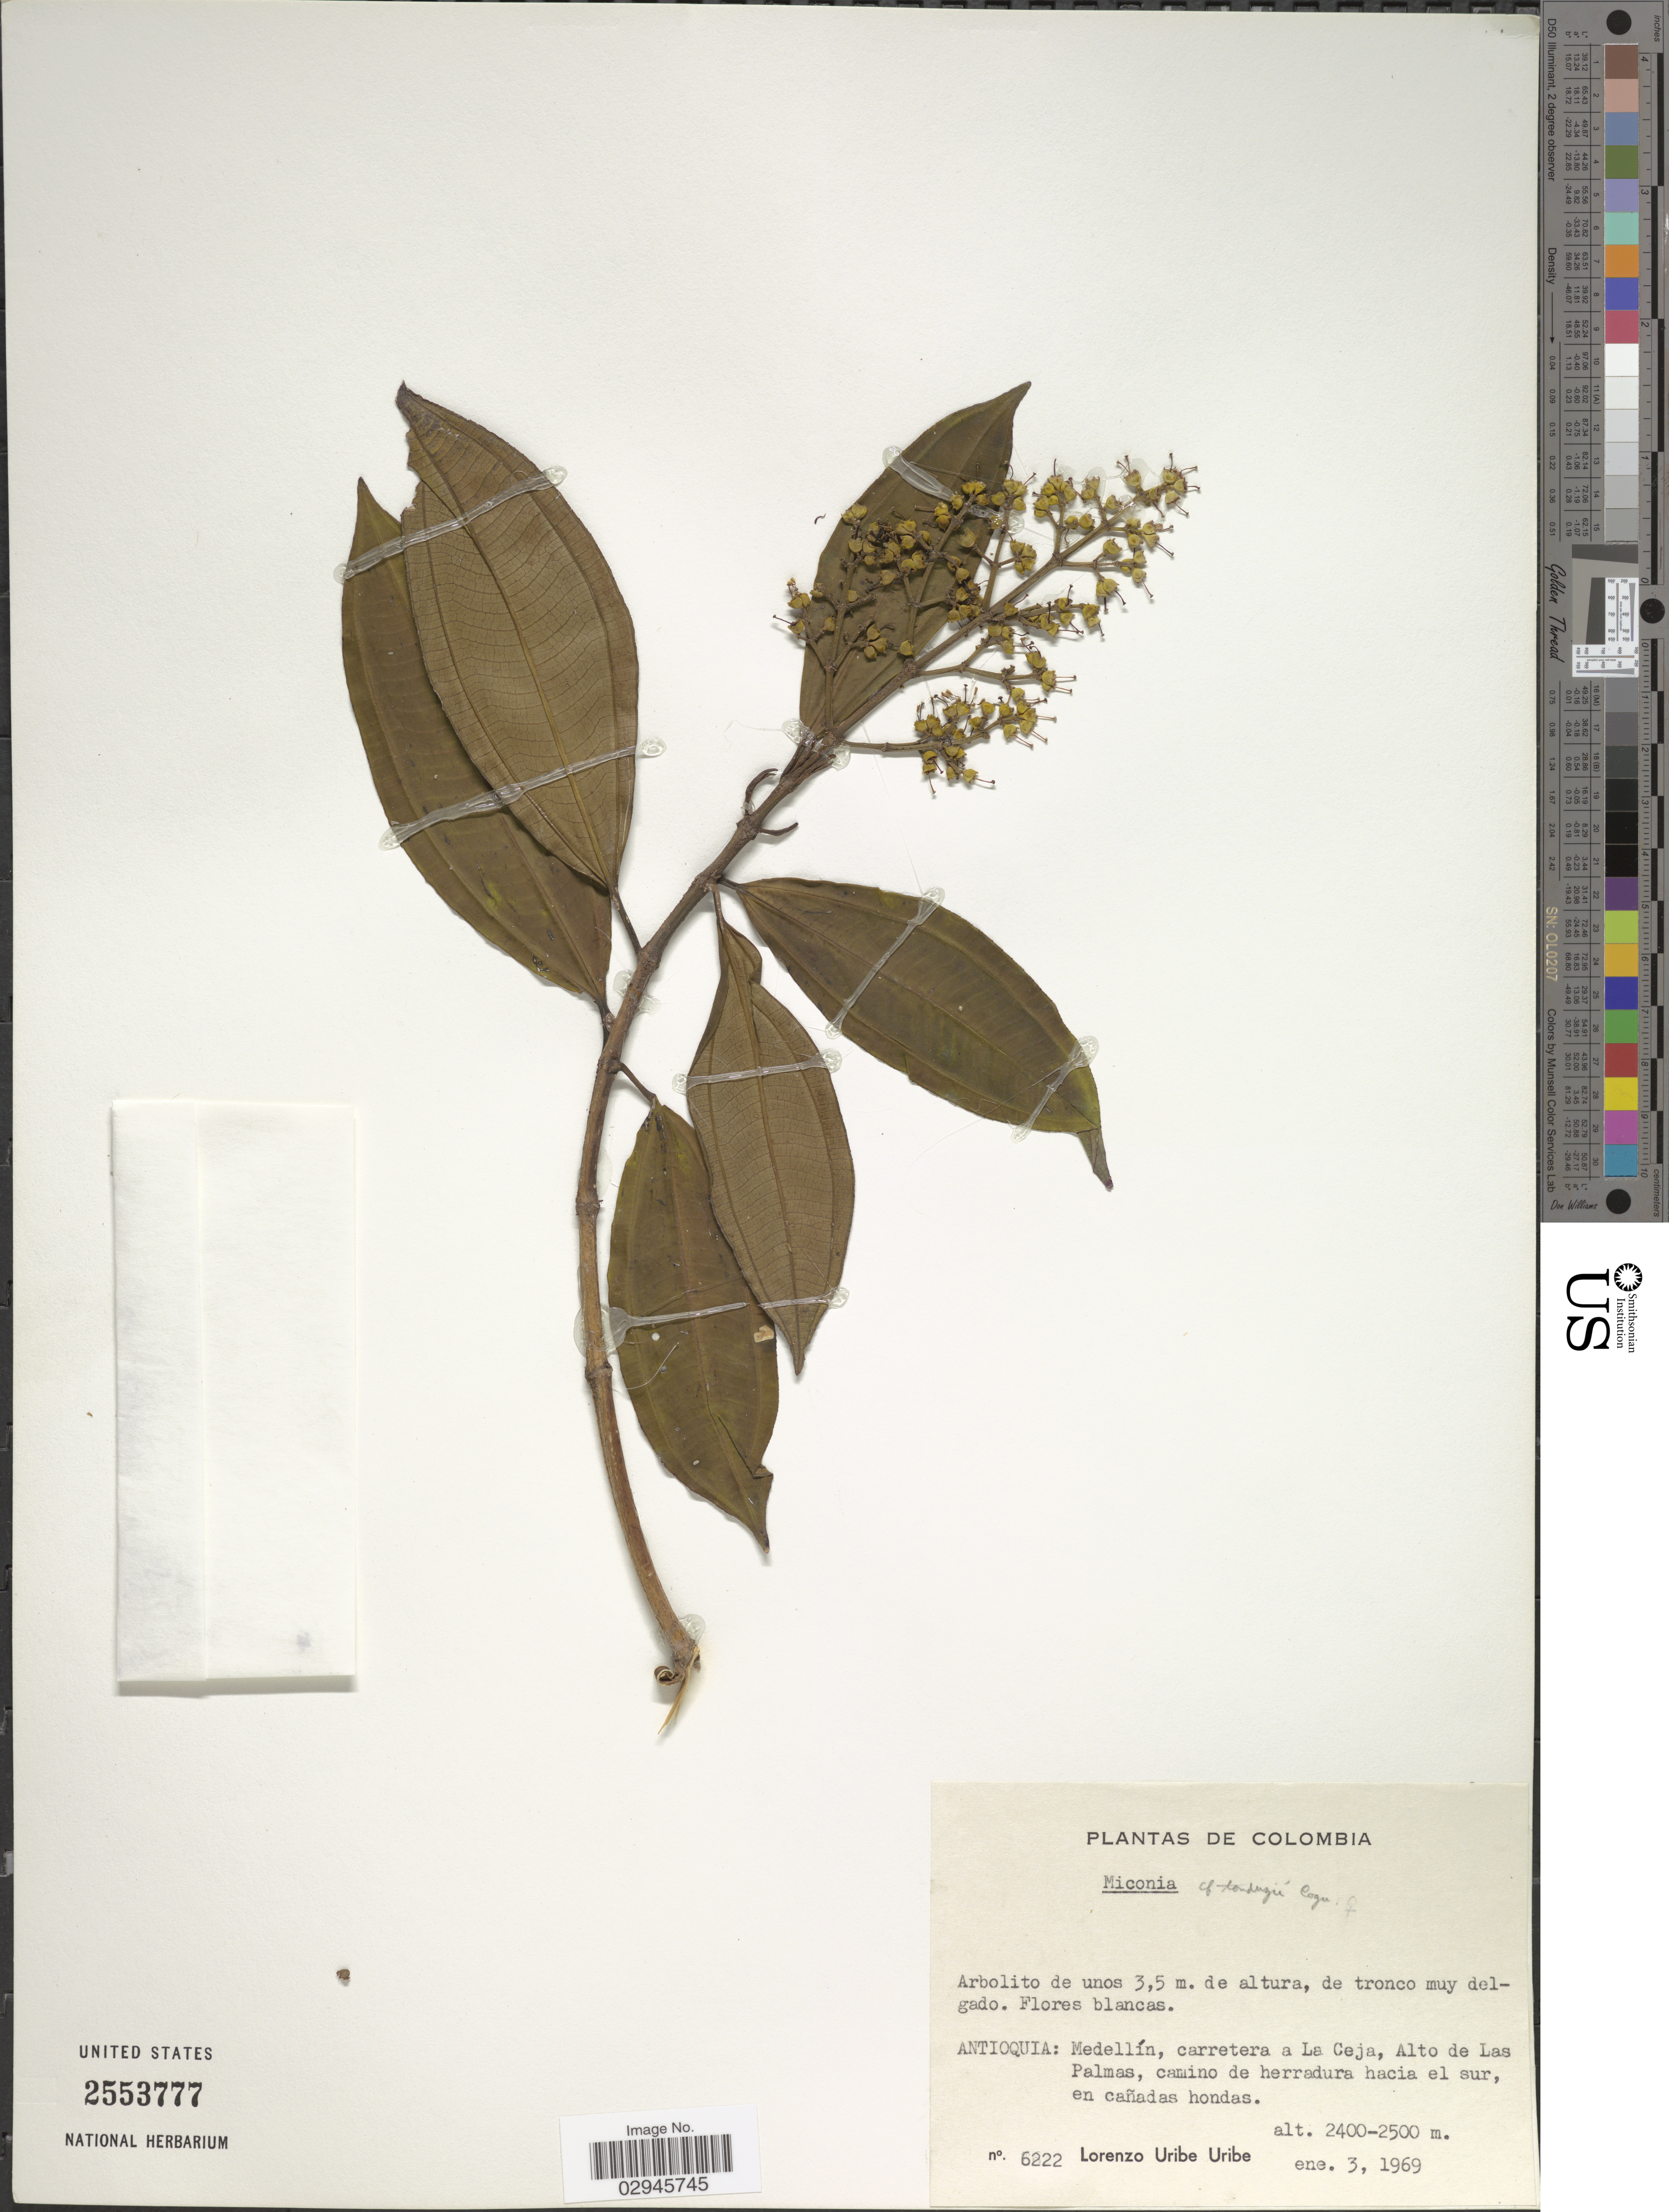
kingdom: Plantae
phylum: Tracheophyta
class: Magnoliopsida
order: Myrtales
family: Melastomataceae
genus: Miconia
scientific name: Miconia sp.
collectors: L. Uribe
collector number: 6222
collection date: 1969-01-03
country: Colombia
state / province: Antioquia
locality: Medellín, carretera a La Ceja, Alto de Las Palmas, camino de herradura hacia el sur, en cañadas hondas.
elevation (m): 2400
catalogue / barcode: US 2553777